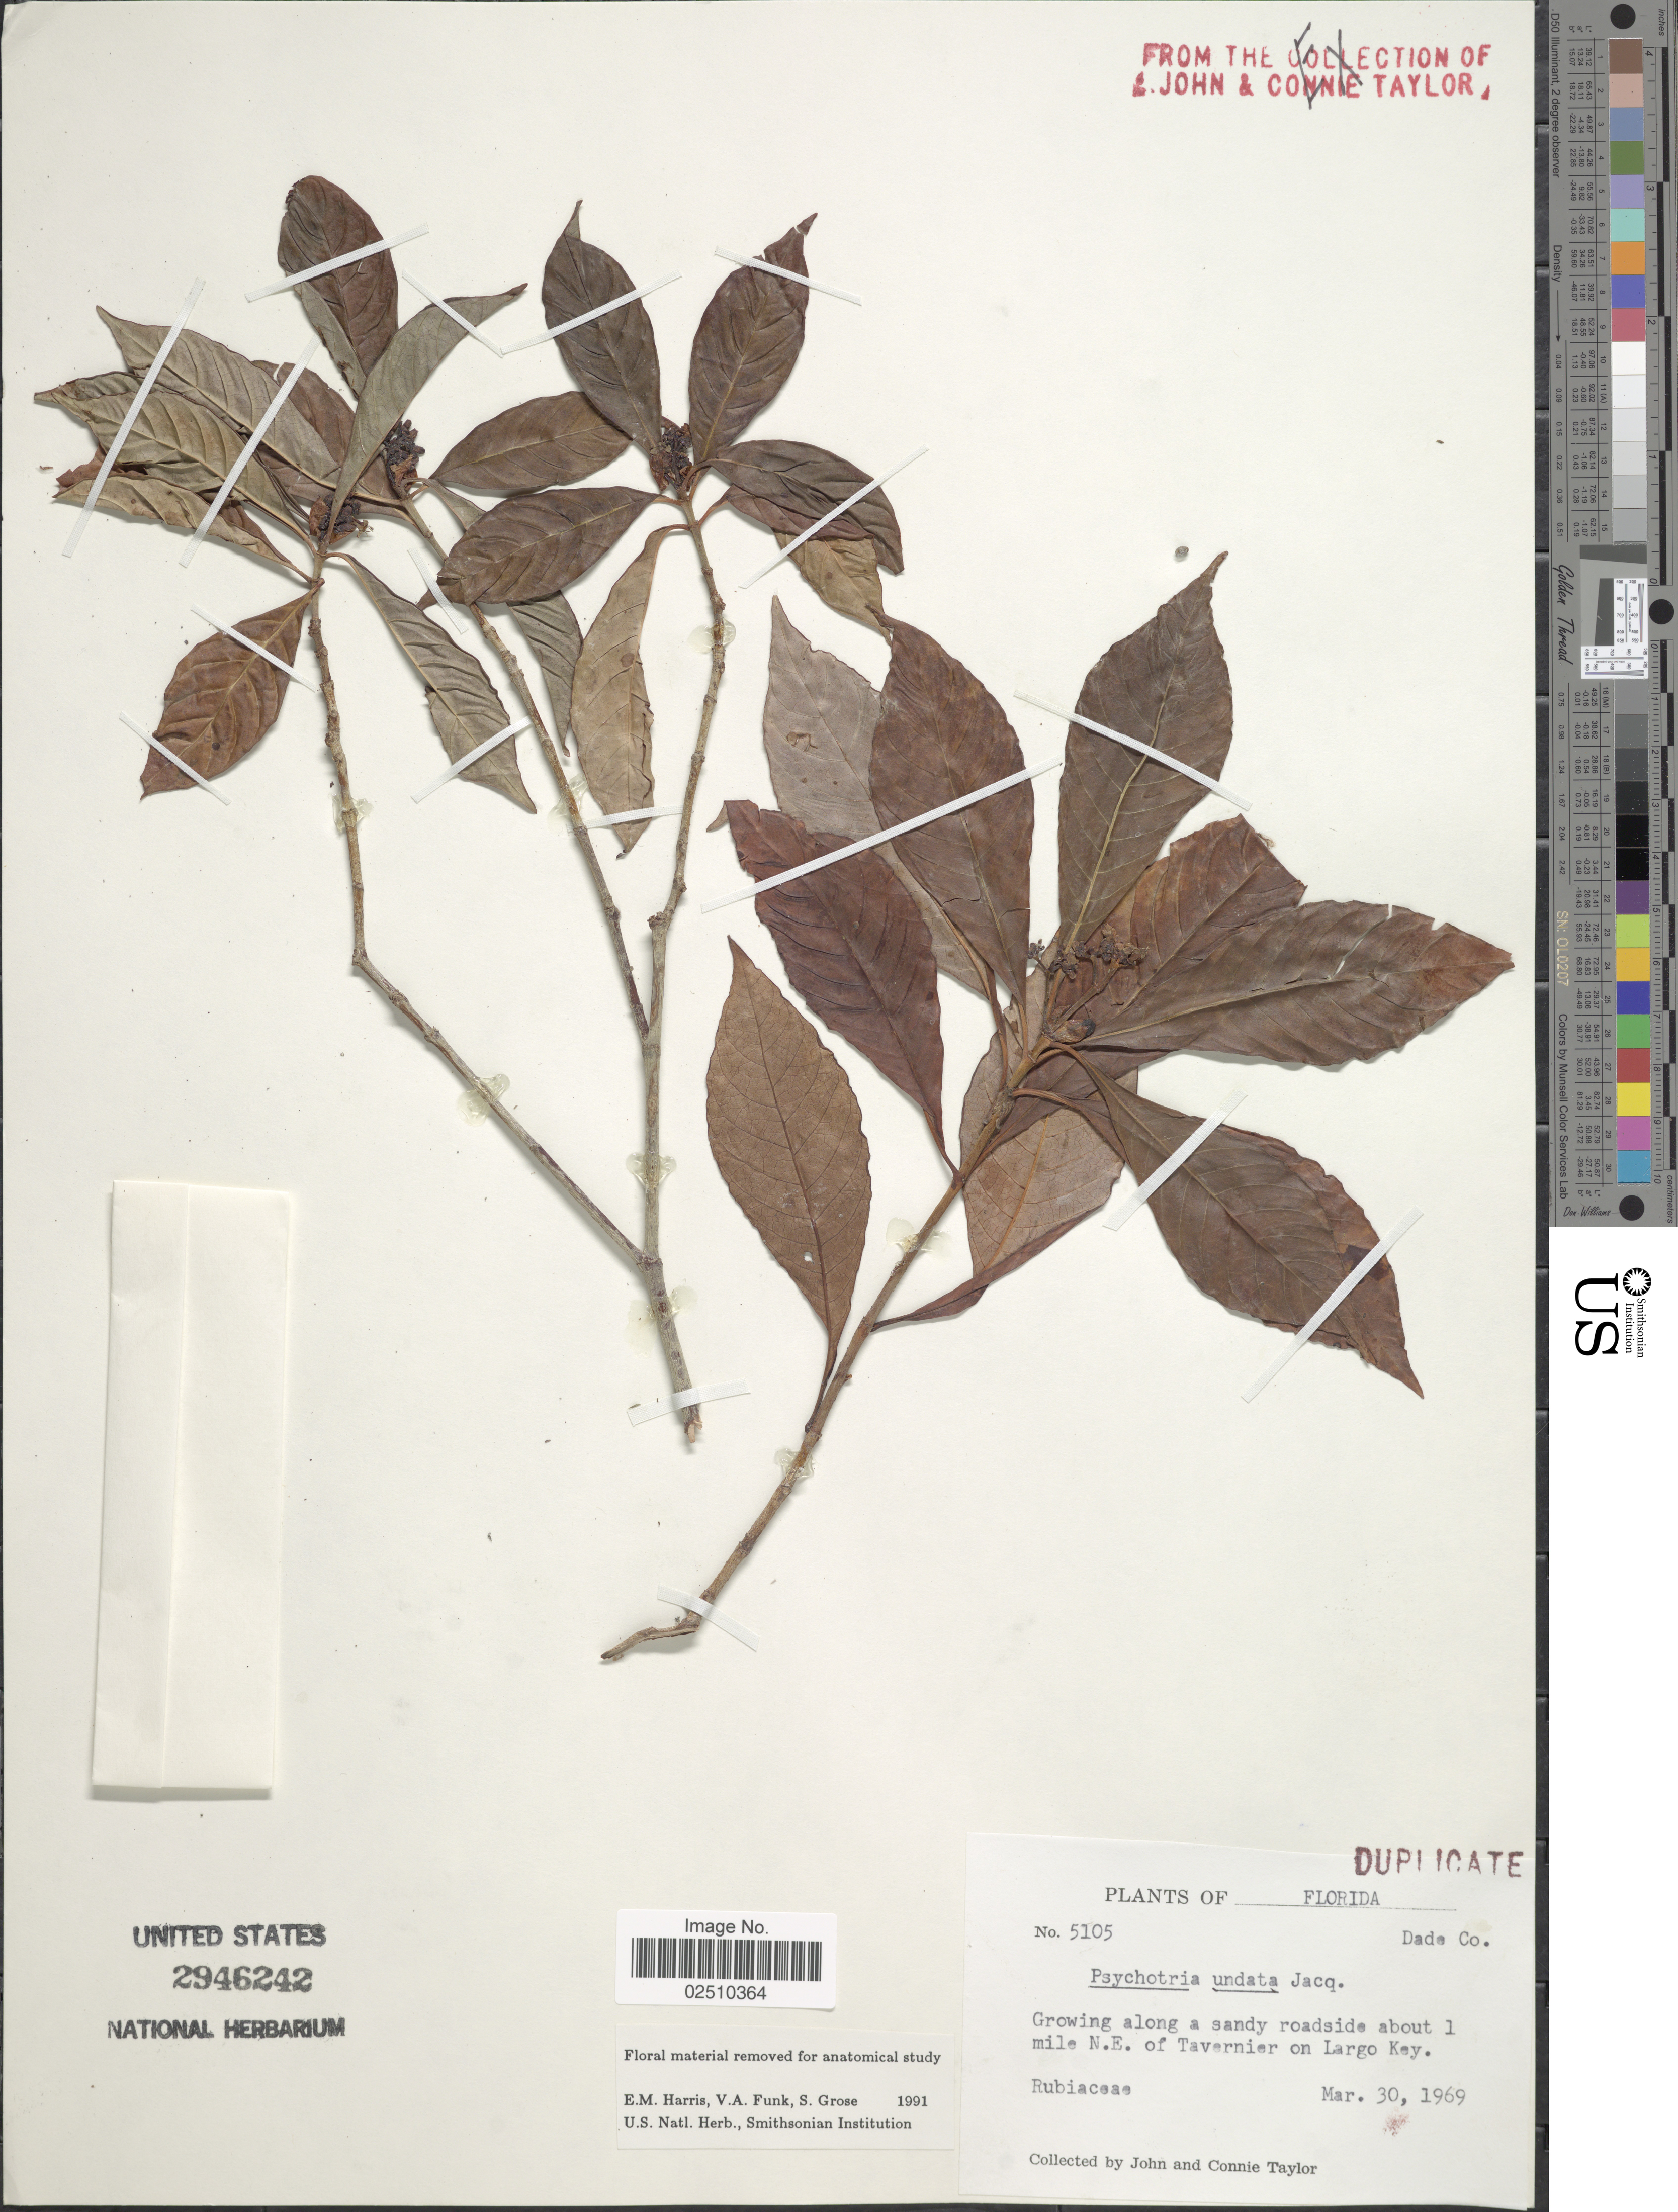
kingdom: Plantae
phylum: Tracheophyta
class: Magnoliopsida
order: Gentianales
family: Rubiaceae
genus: Psychotria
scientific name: Psychotria undata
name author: Jacq.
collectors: J. Taylor & C. Taylor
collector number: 5105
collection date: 1969-03-30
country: United States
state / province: Florida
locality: Dade Co, about 1 mile N.E. of Tavernier on Largo Key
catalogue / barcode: US 2946242